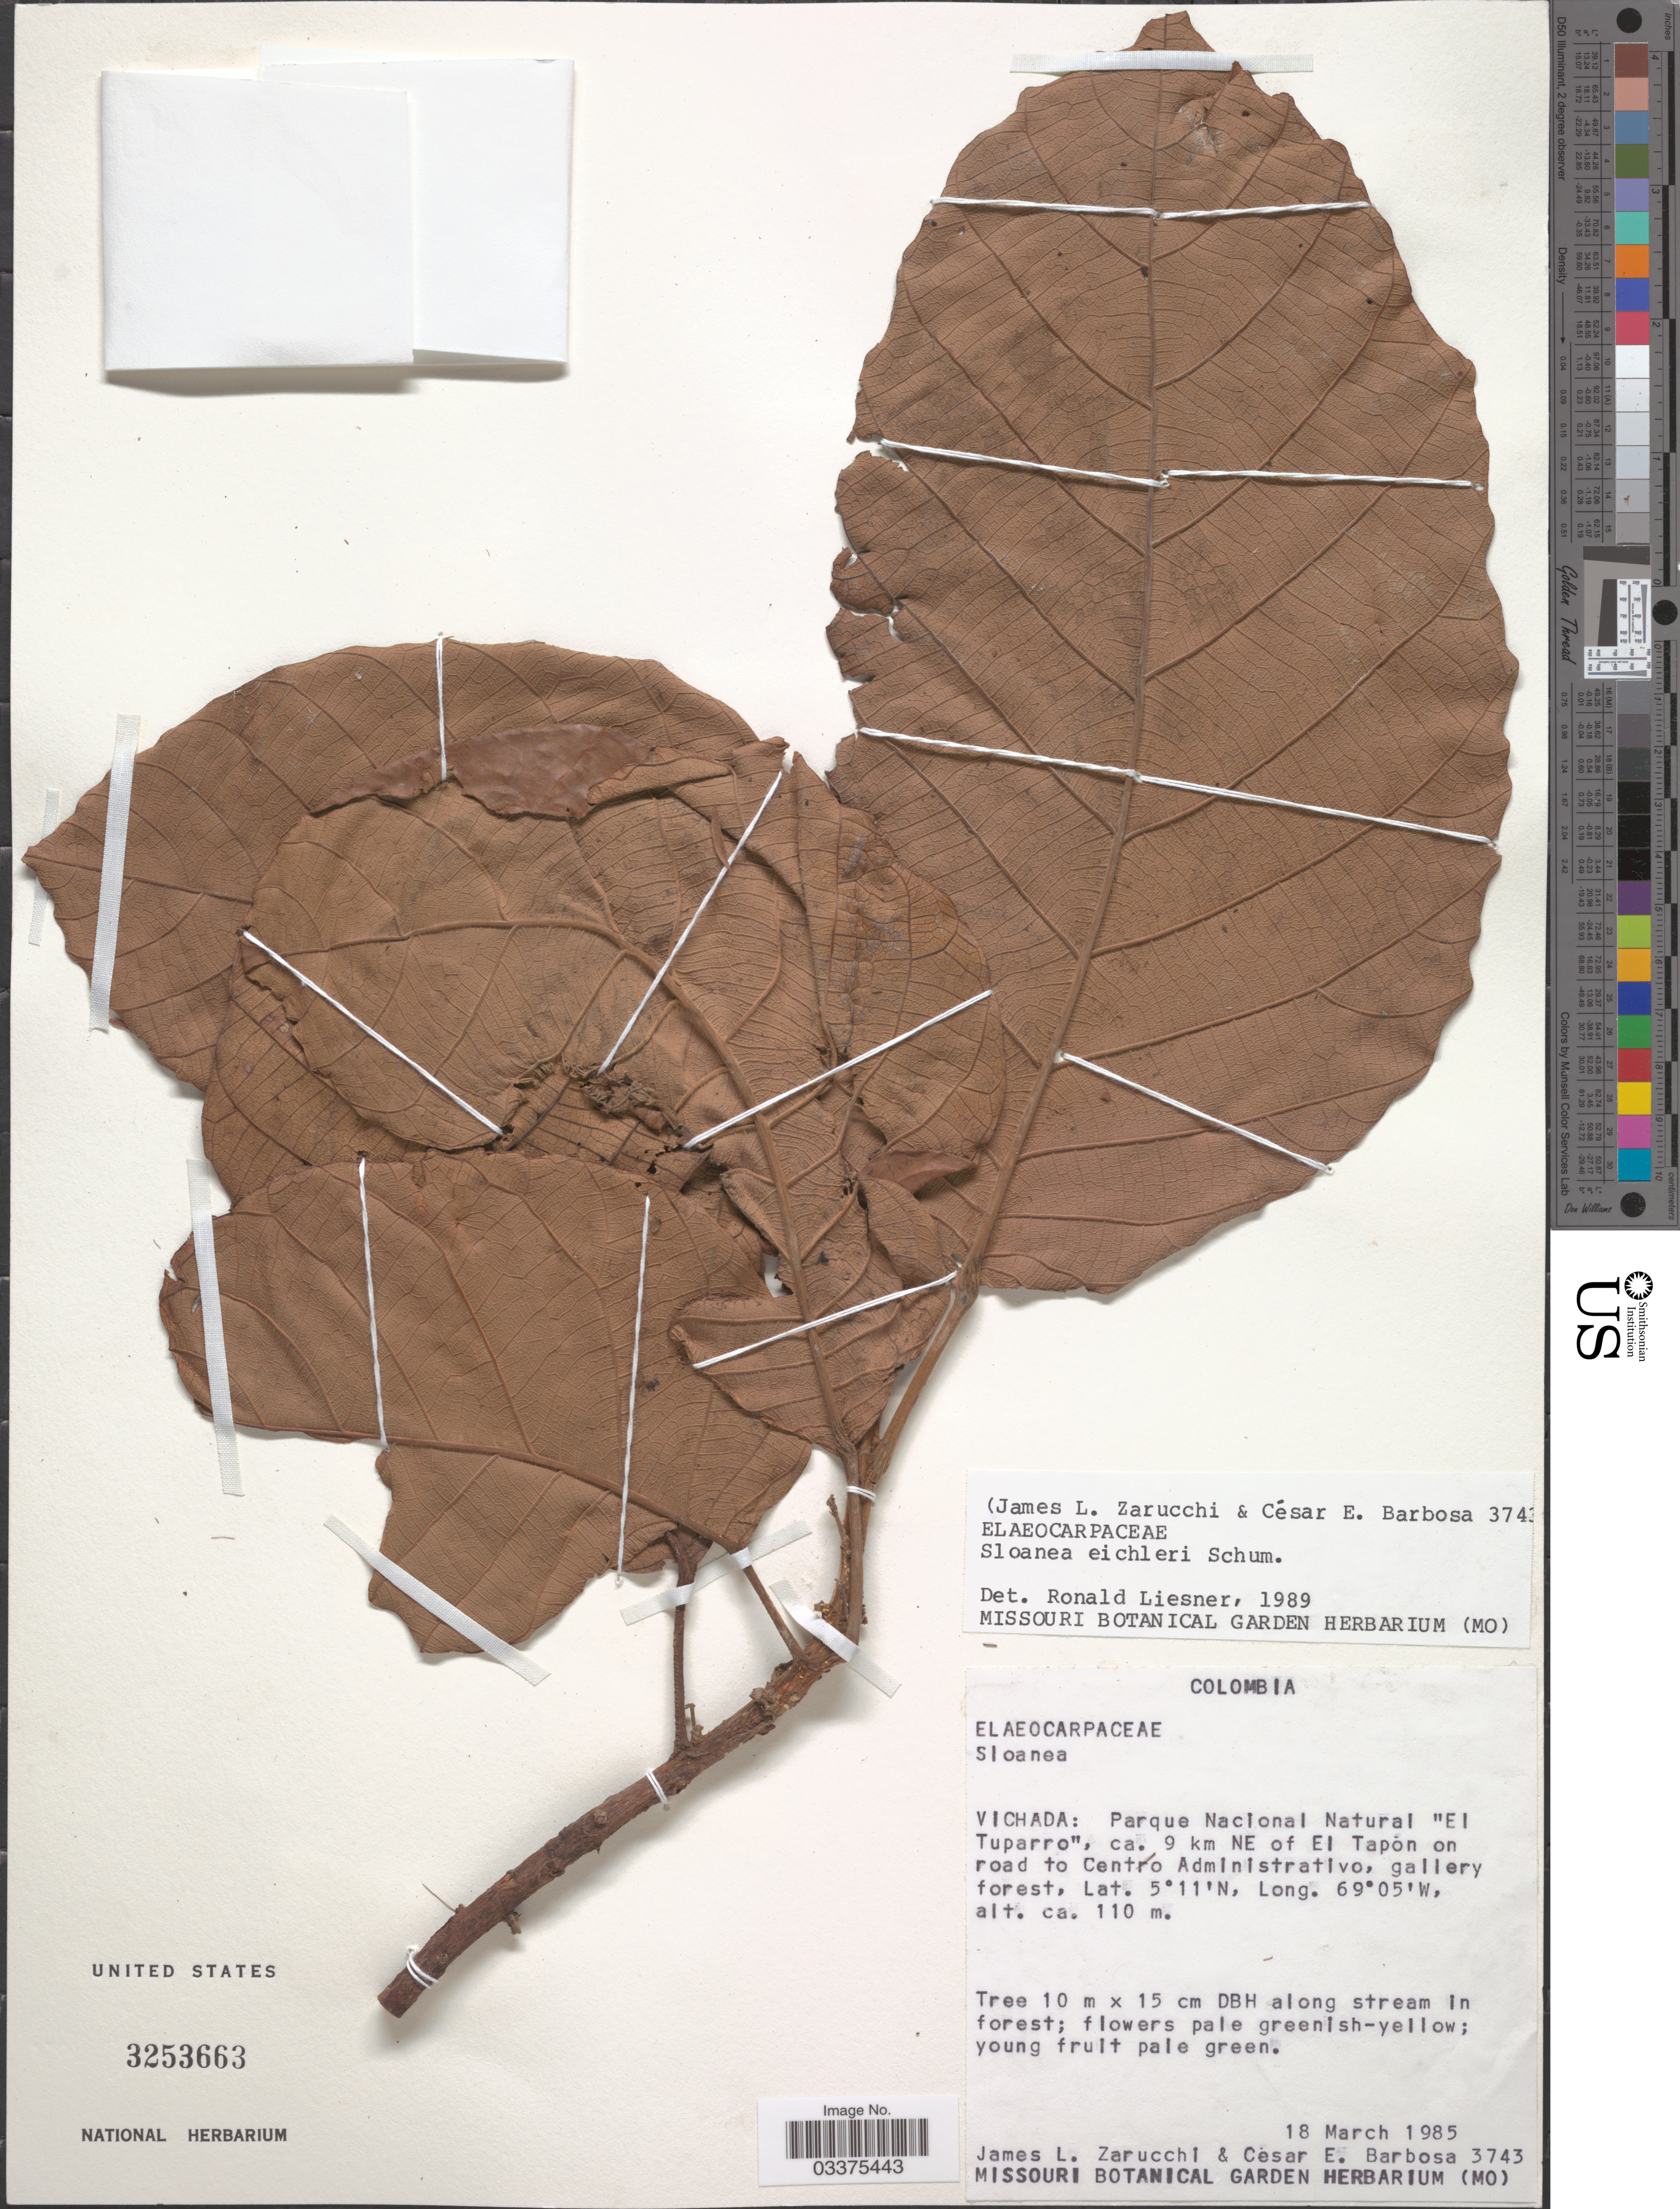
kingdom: Plantae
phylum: Tracheophyta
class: Magnoliopsida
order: Oxalidales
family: Elaeocarpaceae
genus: Sloanea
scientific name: Sloanea eichleri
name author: K. Schum.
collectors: J. L. Zarucchi & C. E. Barbosa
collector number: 3743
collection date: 1985-03-18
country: Colombia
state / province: Vichada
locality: Parque Nacional Natural "El Tuparro", ca. 9 km NE of El Tapon on road to Centro Administrativo.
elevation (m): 110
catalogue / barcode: US 3253663